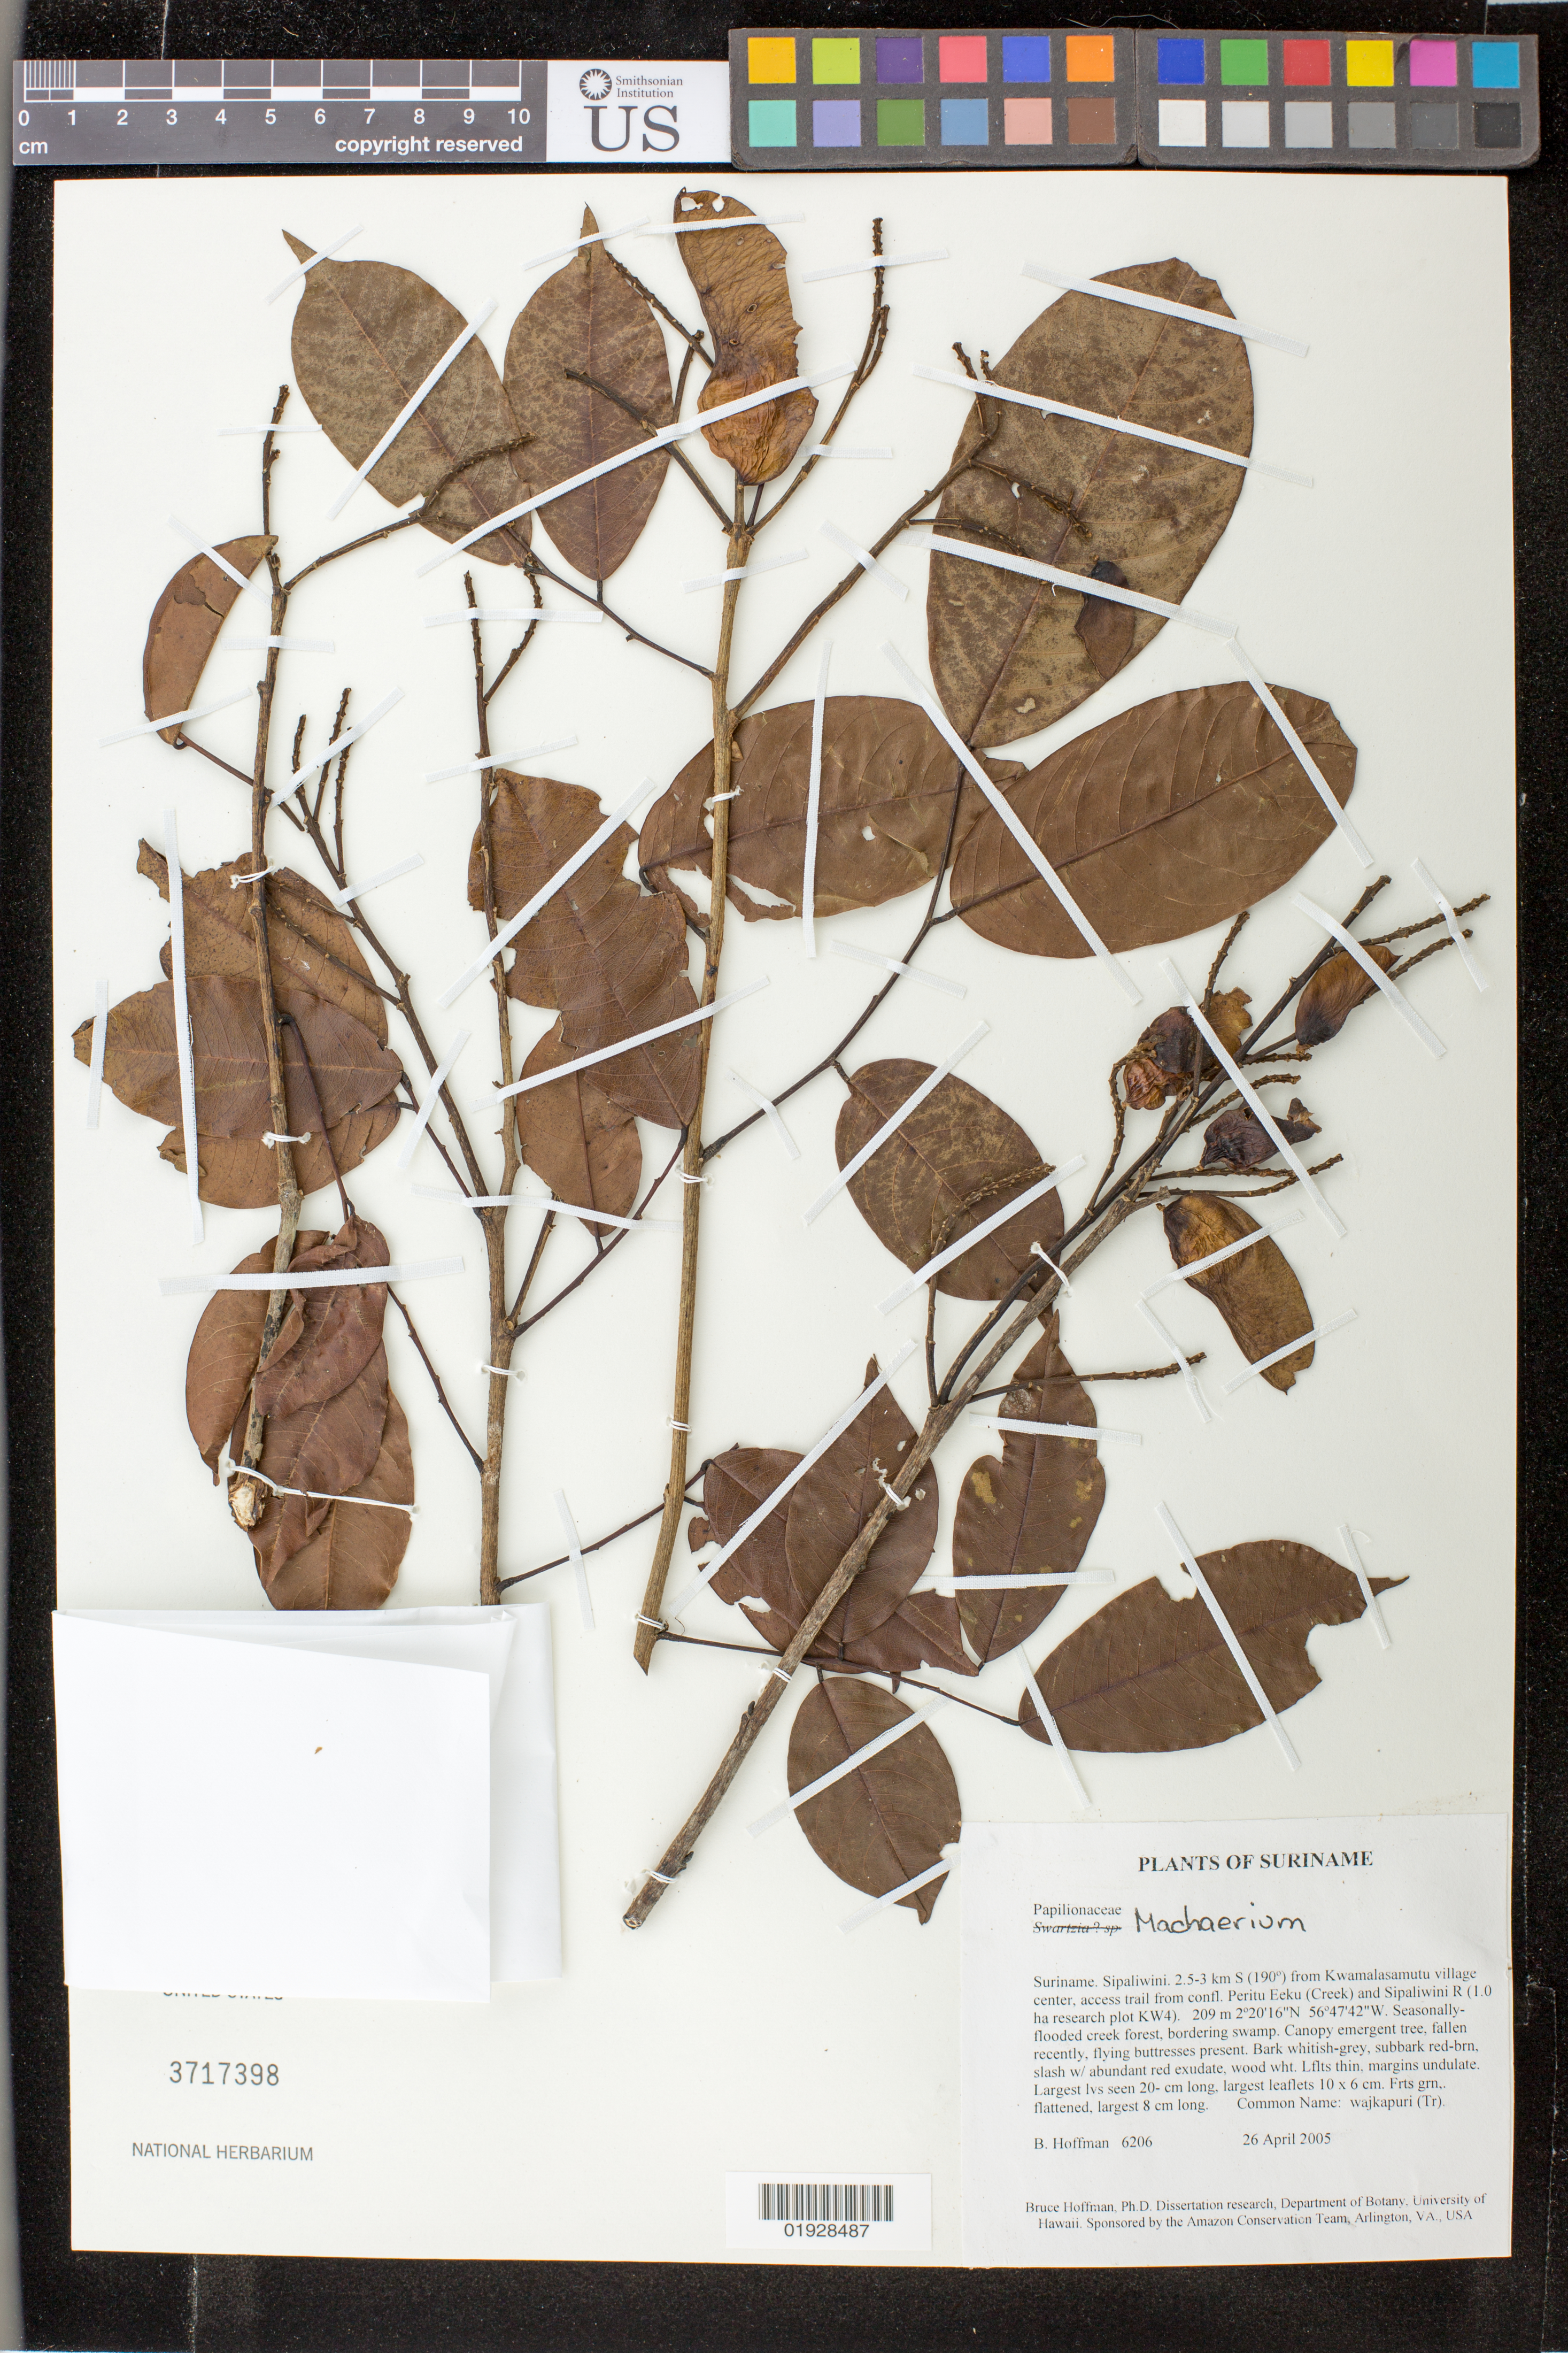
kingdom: Plantae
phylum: Tracheophyta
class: Magnoliopsida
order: Fabales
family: Fabaceae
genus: Machaerium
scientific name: Machaerium sp.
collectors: B. Hoffman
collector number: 6206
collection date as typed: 26 April 2005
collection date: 2005-04-26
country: Suriname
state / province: Sipaliwini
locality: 2.5-3 km S (190º) from Kwamalasamutu village center, access trail from confl. Peritu Eeku (Creek) and Sipaliwini R (1.0 ha research plot KW4)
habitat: Seasonally-flooded creek forest, bordering swamp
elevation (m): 209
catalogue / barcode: US 3717398